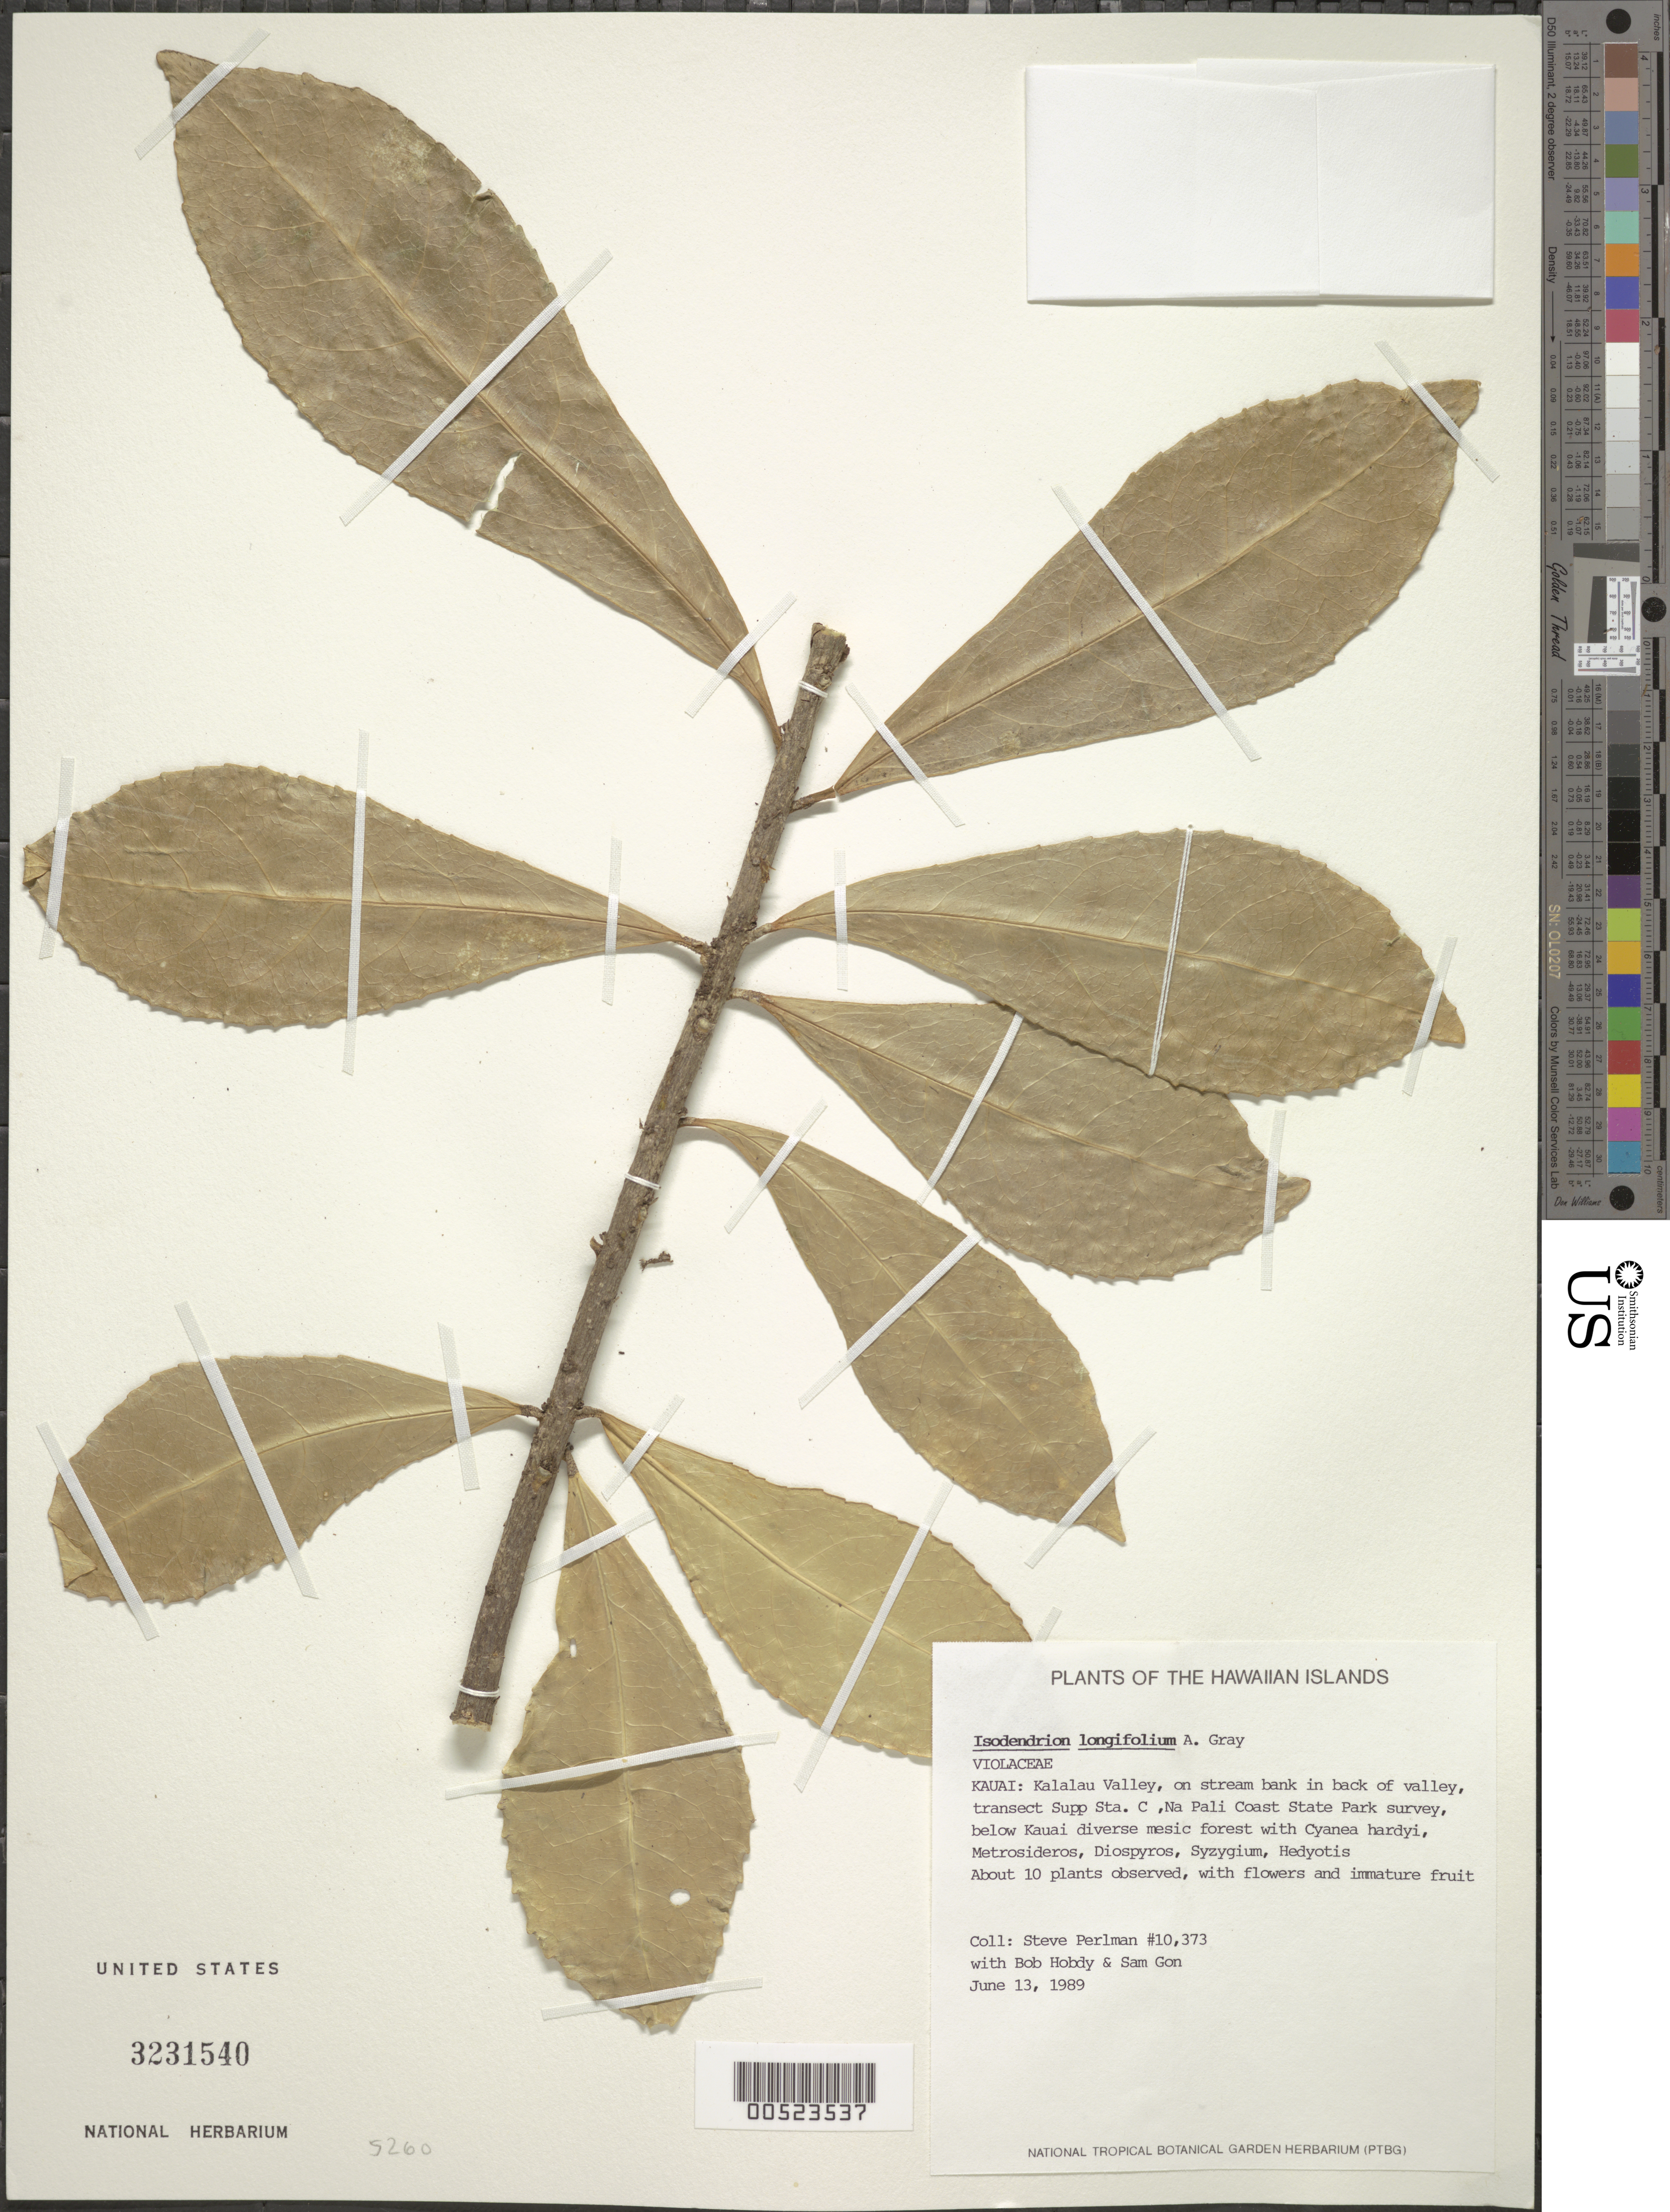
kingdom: Plantae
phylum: Tracheophyta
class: Magnoliopsida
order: Malpighiales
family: Violaceae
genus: Isodendrion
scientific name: Isodendrion longifolium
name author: A. Gray in Wilkes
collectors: S. P. Perlman, B. Hobdy & S. Gon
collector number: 10373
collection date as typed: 13 Jun 1989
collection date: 1989-06-13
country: United States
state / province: Hawaii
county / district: Kauai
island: Kaua'i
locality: Kalalau Valley, on stream bank in back of valley, transect Supp. Sta. C, Na Pali Coast State Park Survey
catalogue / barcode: US 3231540